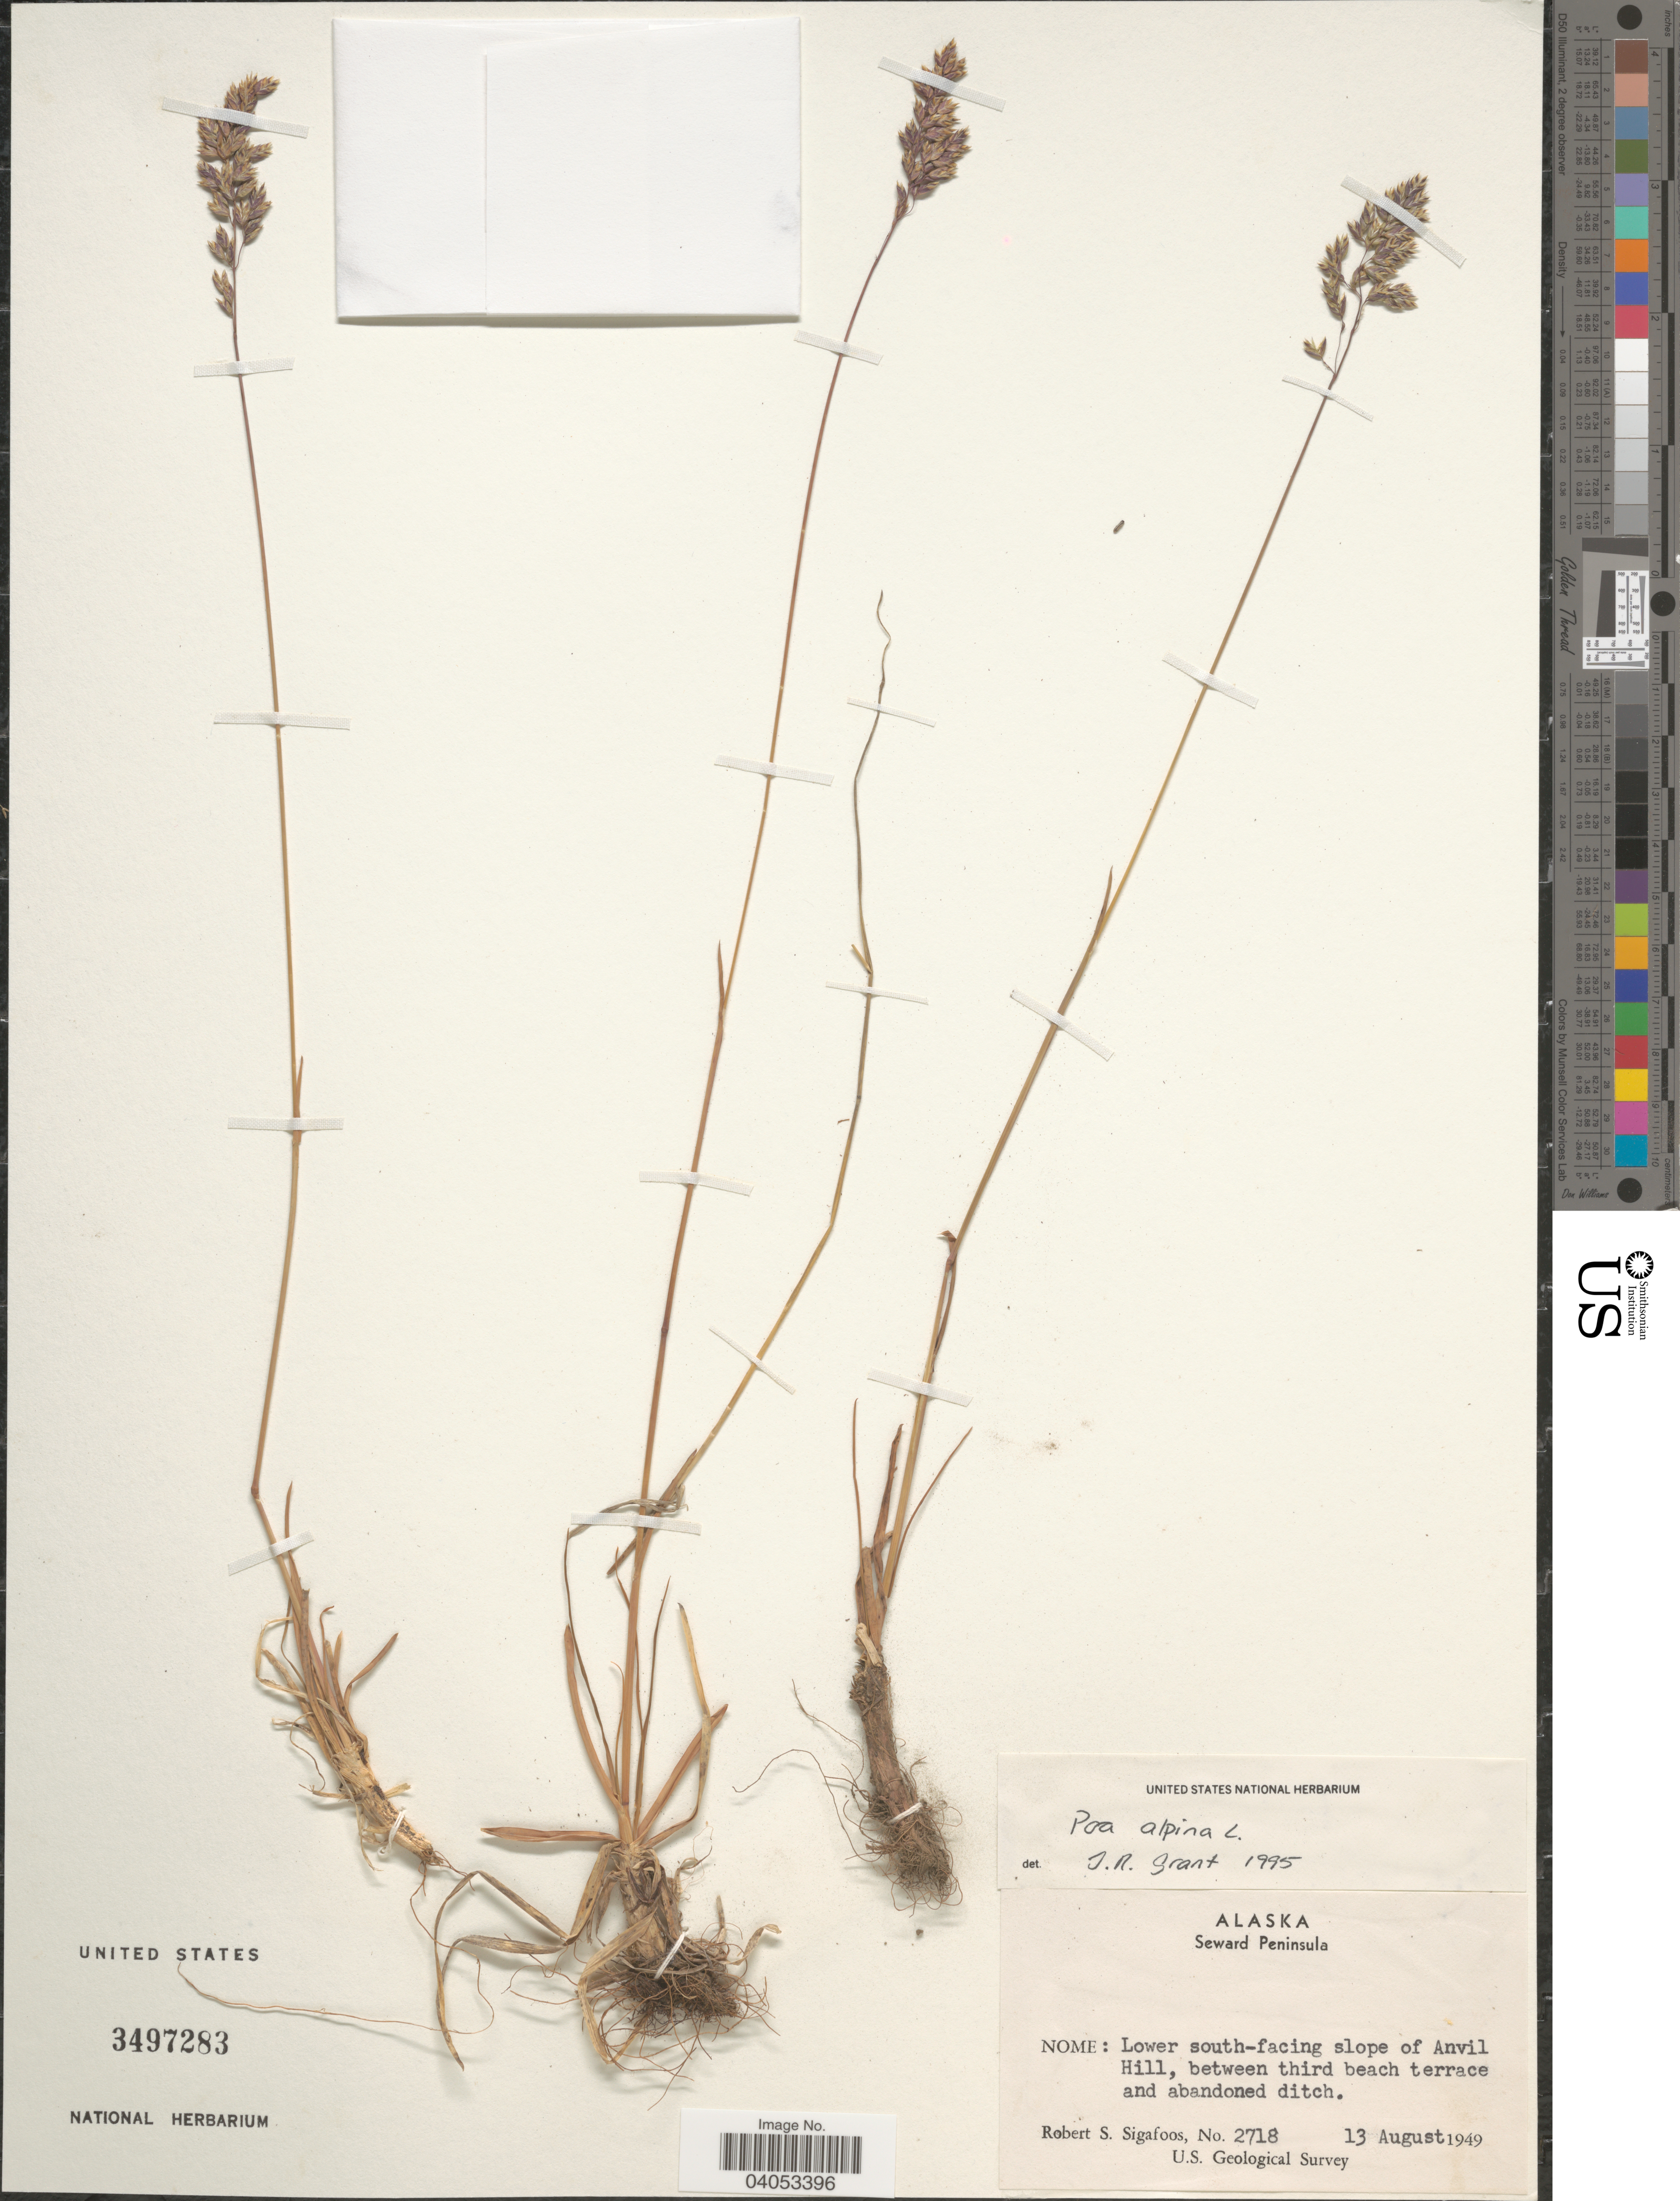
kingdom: Plantae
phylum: Tracheophyta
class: Liliopsida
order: Poales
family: Poaceae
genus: Poa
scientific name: Poa alpina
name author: L.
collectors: R. Sigafoos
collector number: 2718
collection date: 1949-08-13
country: United States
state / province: Alaska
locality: Seward Peninsula. Nome: Lower south-facing slope of Anvil Hill, between third beach terrace and abandoned ditch.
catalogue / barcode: US 3497283